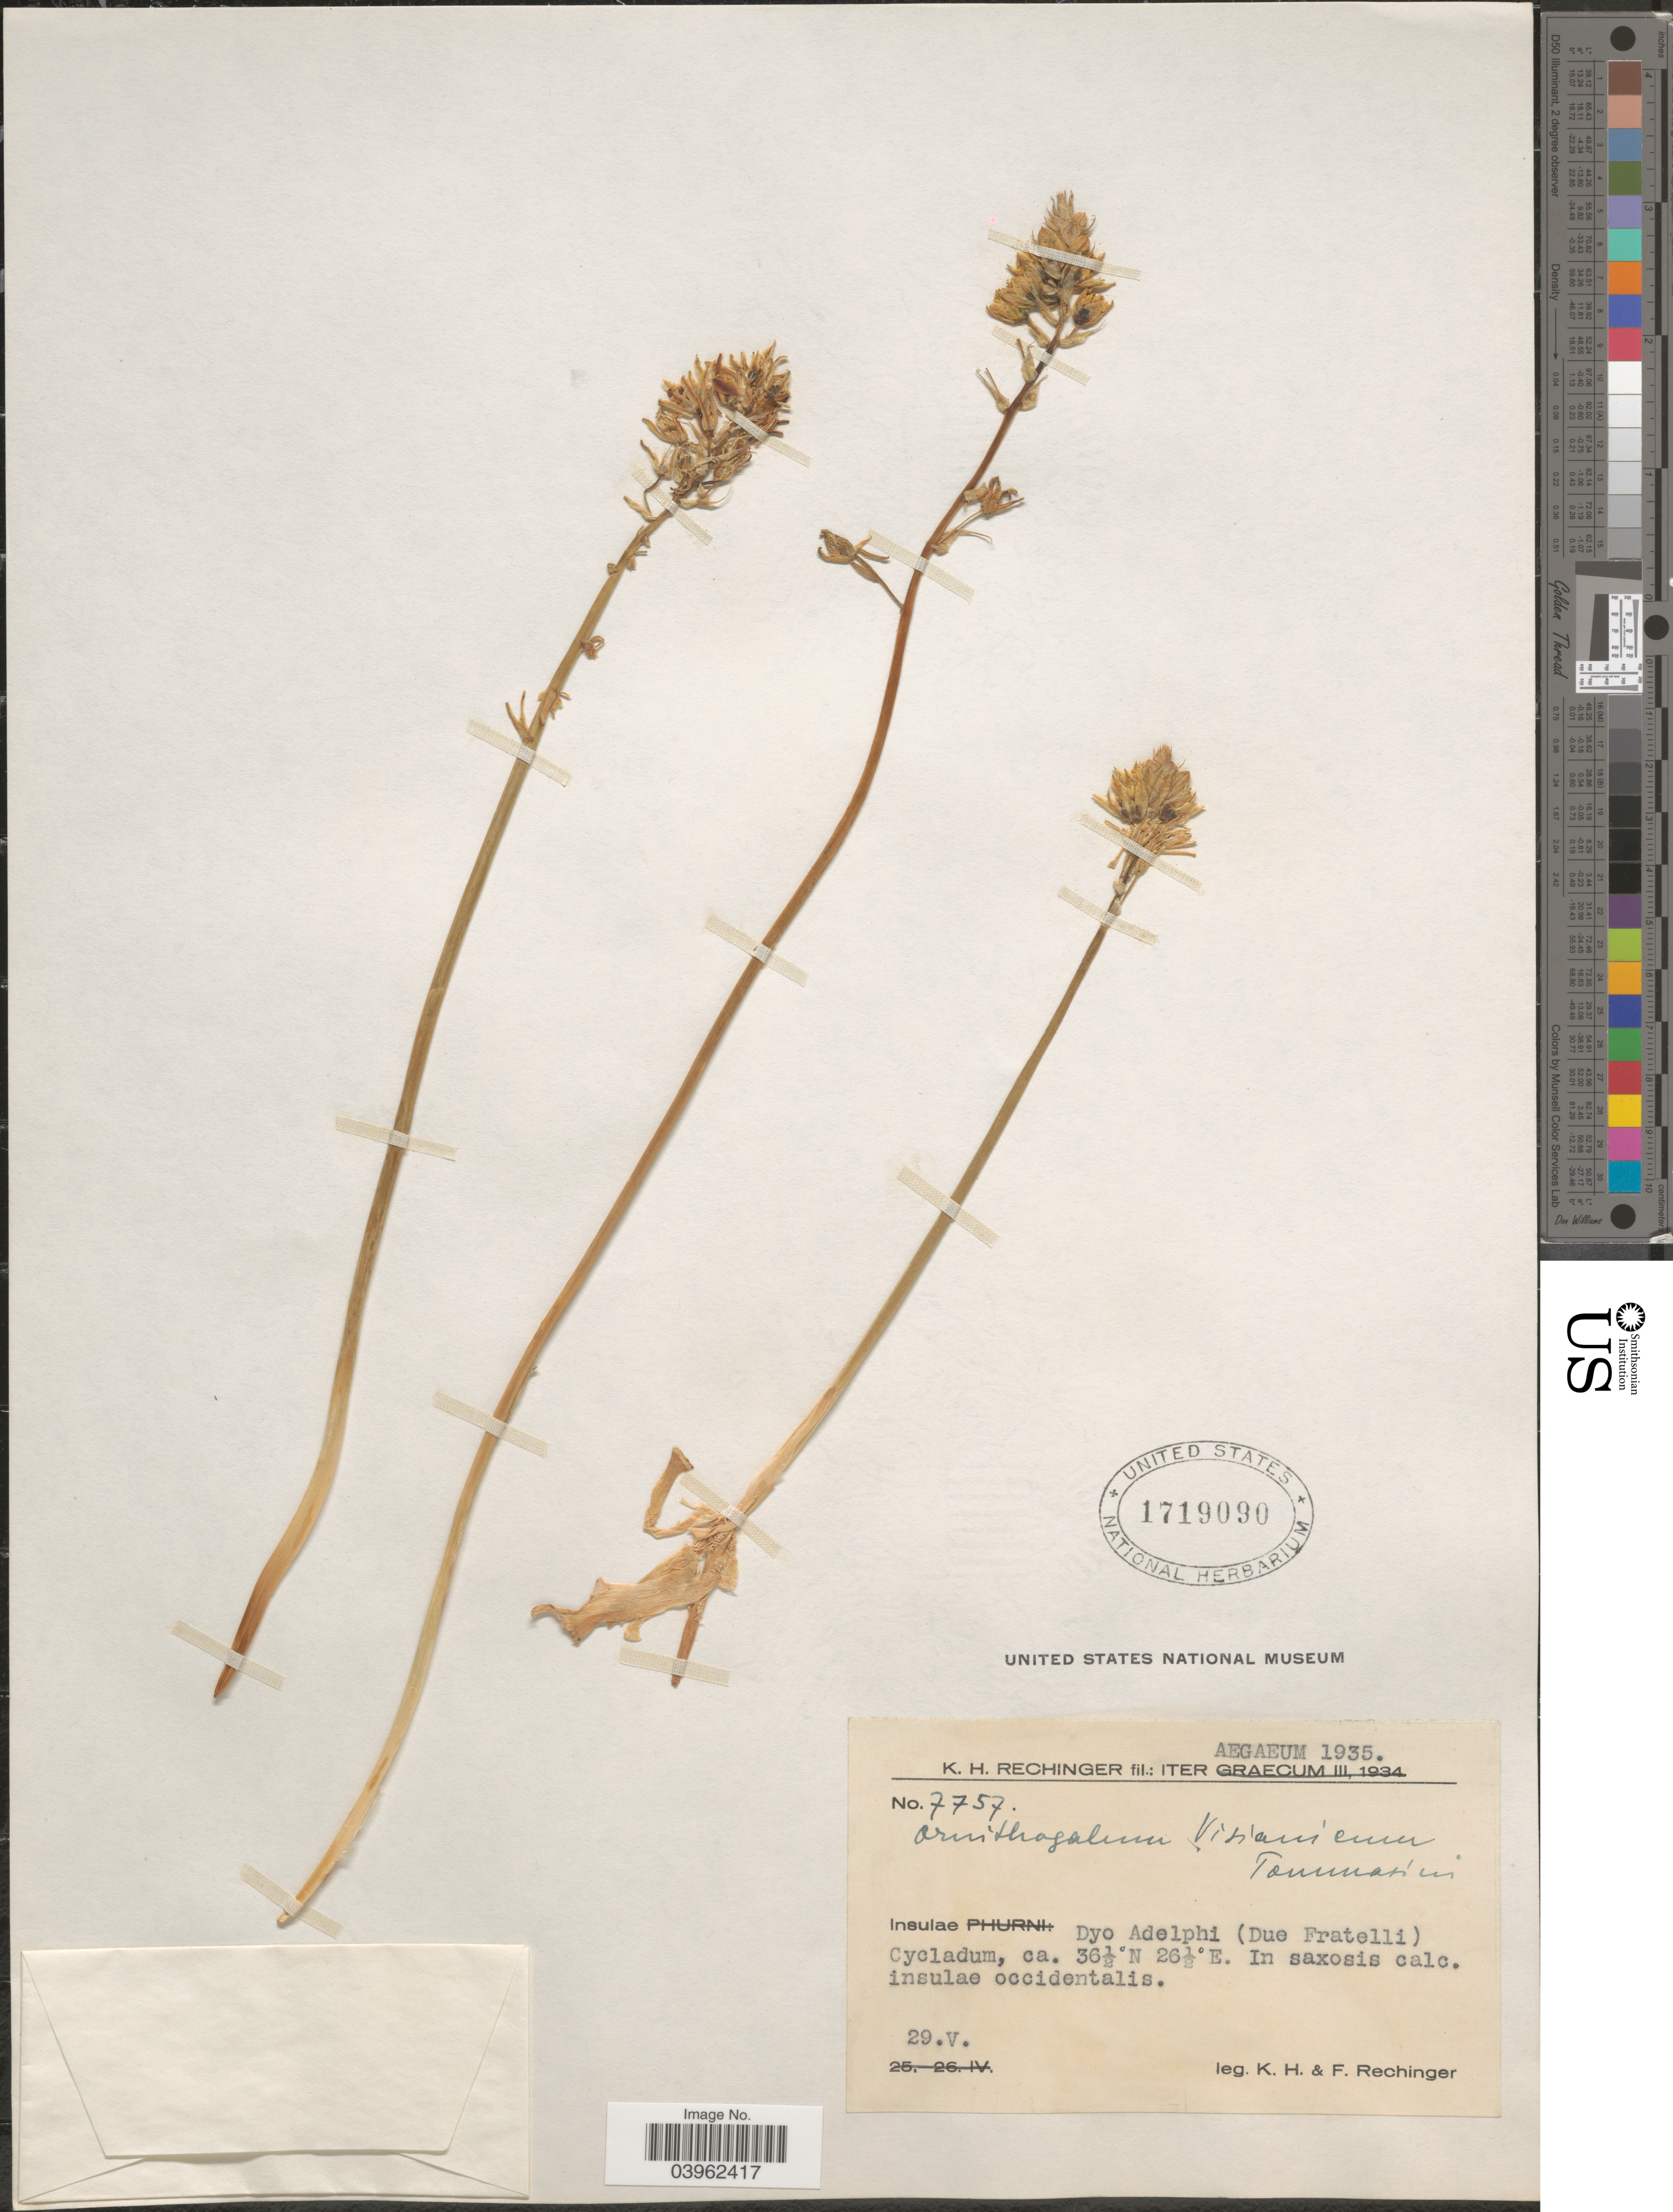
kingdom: Plantae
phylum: Tracheophyta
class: Liliopsida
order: Asparagales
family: Asparagaceae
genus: Ornithogalum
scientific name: Ornithogalum visianicum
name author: Tomm.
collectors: K. H. Rechinger & F. Rechinger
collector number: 7757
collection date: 1935-05-29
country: Greece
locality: Aegaeum. Insulae Dyo Adelphi (Due Fratelli). Cycladum. In saxosis calc. insulae occidentalis.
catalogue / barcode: US 1719090